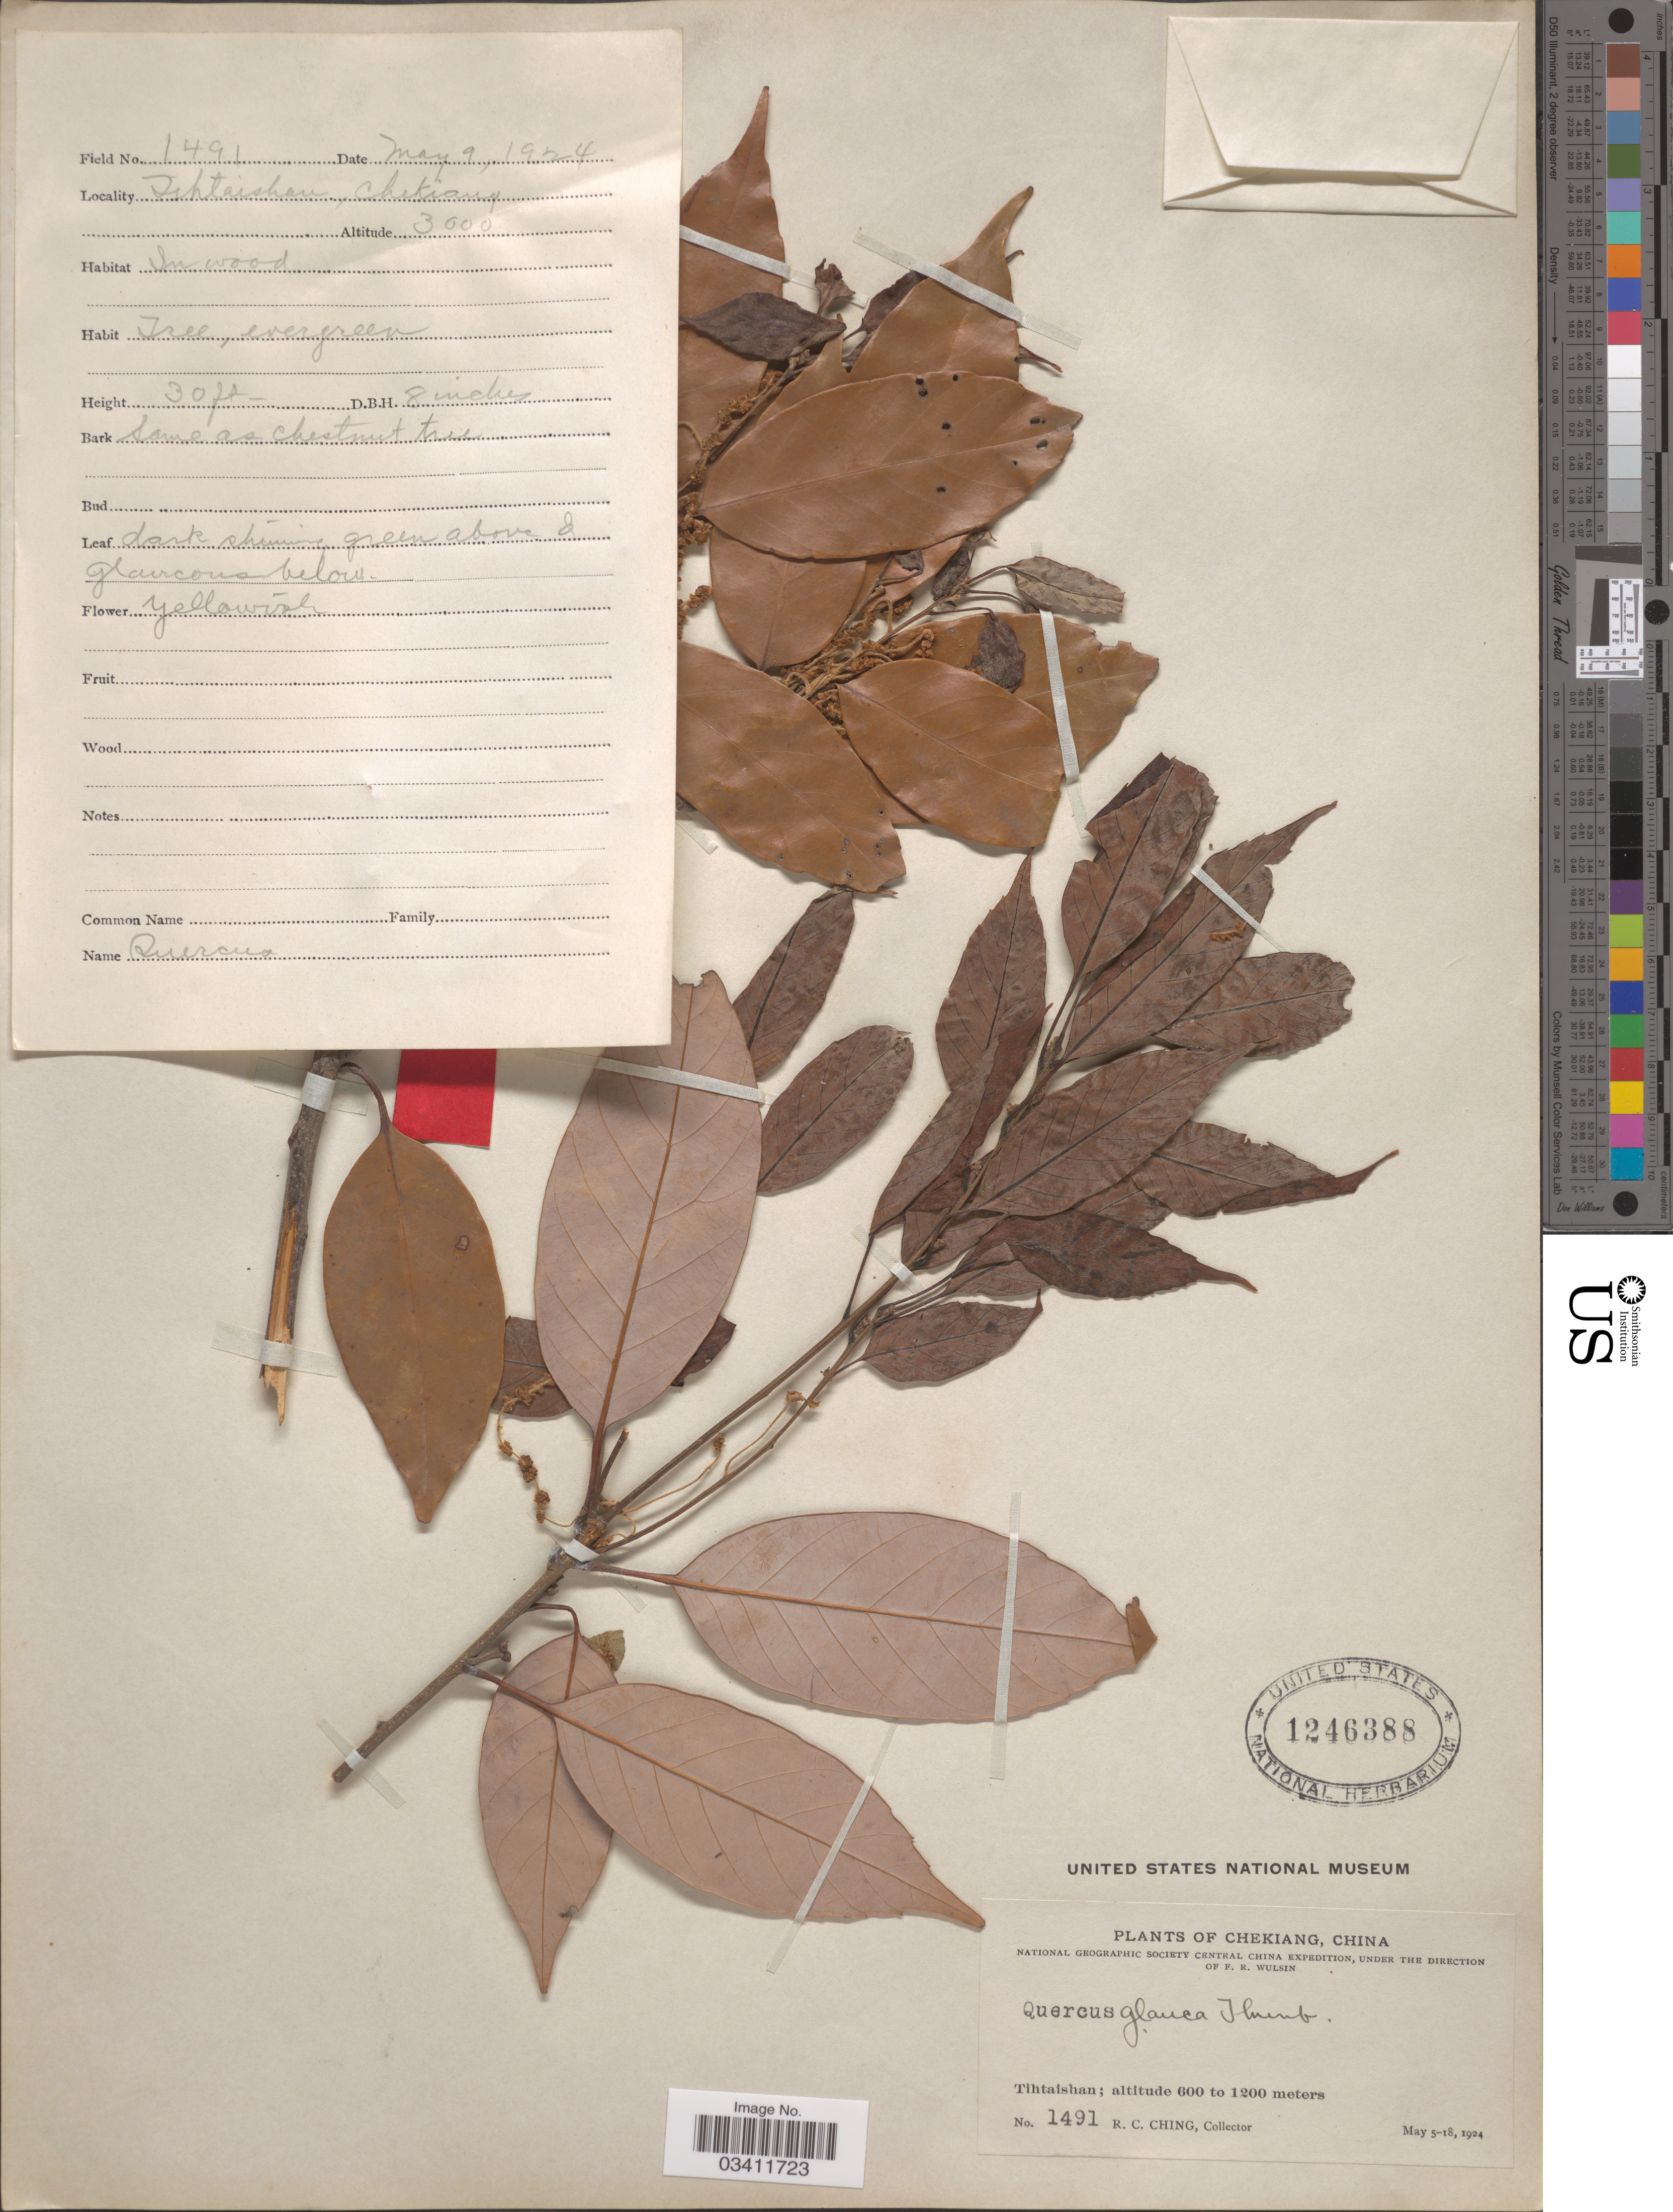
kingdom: Plantae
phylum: Tracheophyta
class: Magnoliopsida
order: Fagales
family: Fagaceae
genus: Quercus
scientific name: Quercus glauca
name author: Thunb.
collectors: R. C. Ching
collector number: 1491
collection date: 1924-05-09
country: China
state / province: Zhejiang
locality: Chekiang. Tihtaishan.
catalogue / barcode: US 1246388